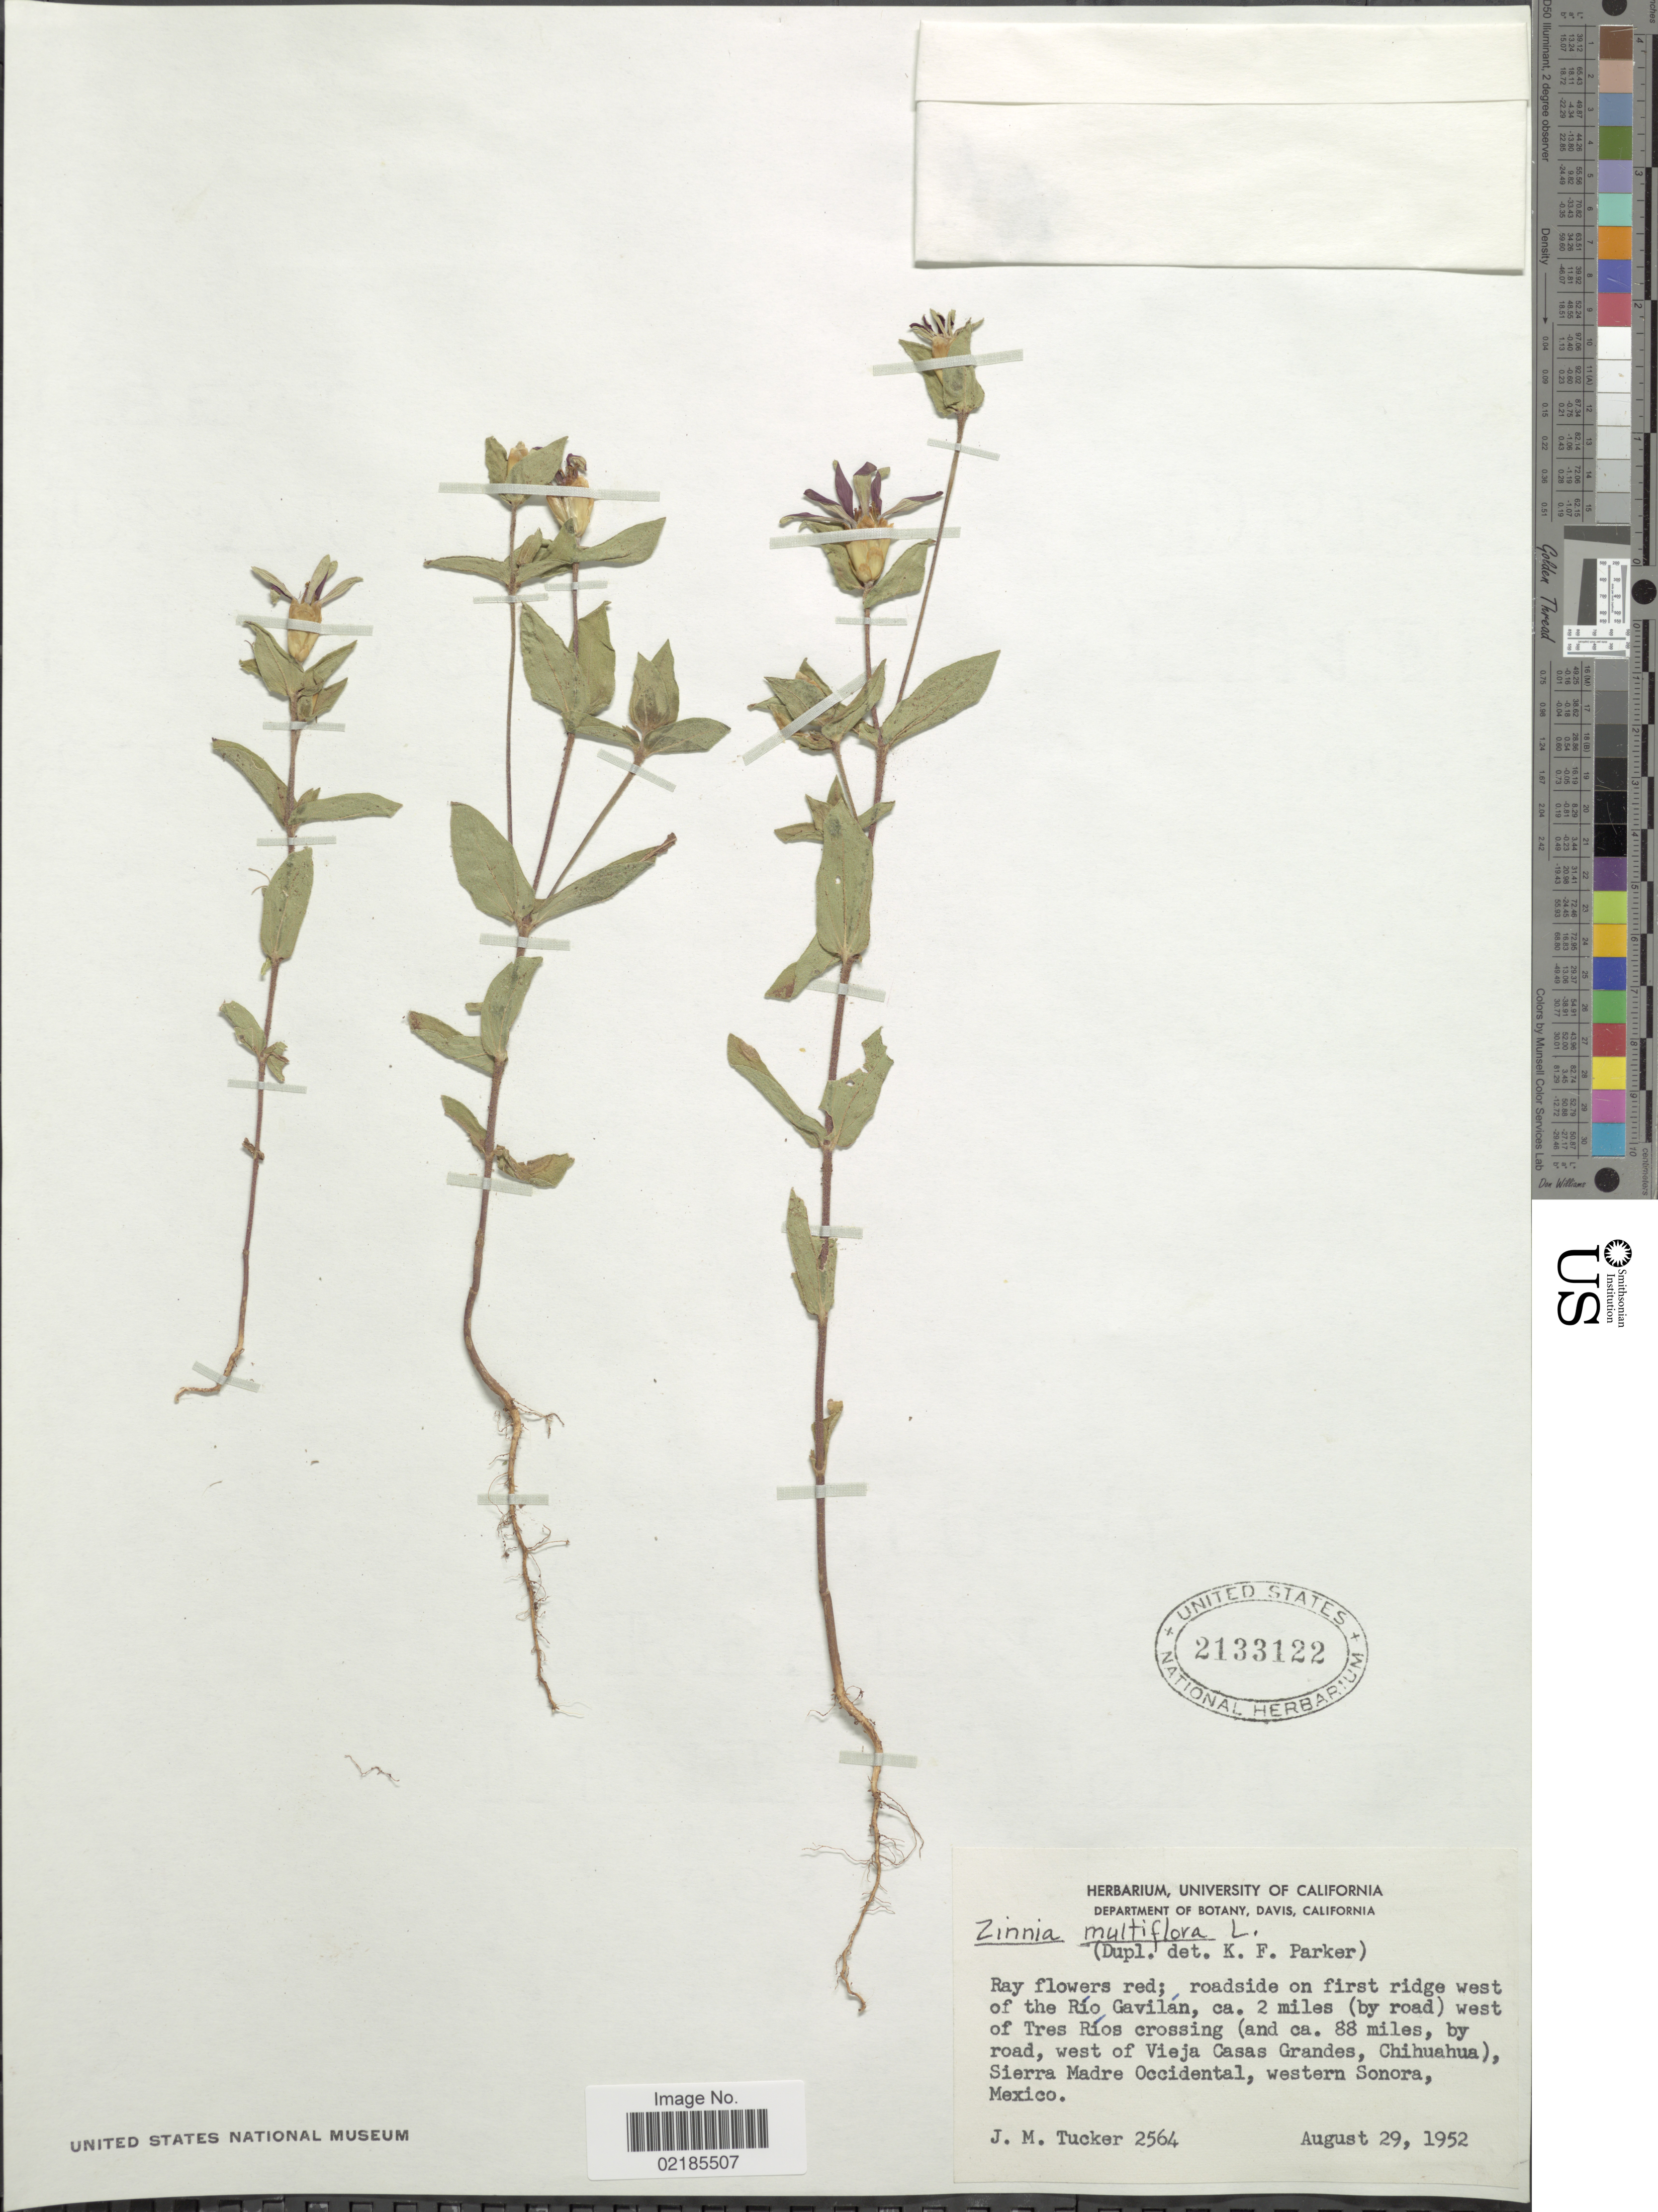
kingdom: Plantae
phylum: Tracheophyta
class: Magnoliopsida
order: Asterales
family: Asteraceae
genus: Zinnia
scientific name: Zinnia peruviana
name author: (L.) L.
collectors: J. M. Tucker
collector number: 2564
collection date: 1952-08-29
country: Mexico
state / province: Sonora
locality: Roadside on first ridge west of the Rio Gavilan, ca 2 miles (by road) west of Tres Rios crossing (and ca 88 miles, by road, west of Vieja Casas Grandes, Chihuahua), Sierra Madre Occidental, western Sonora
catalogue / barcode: US 2133122